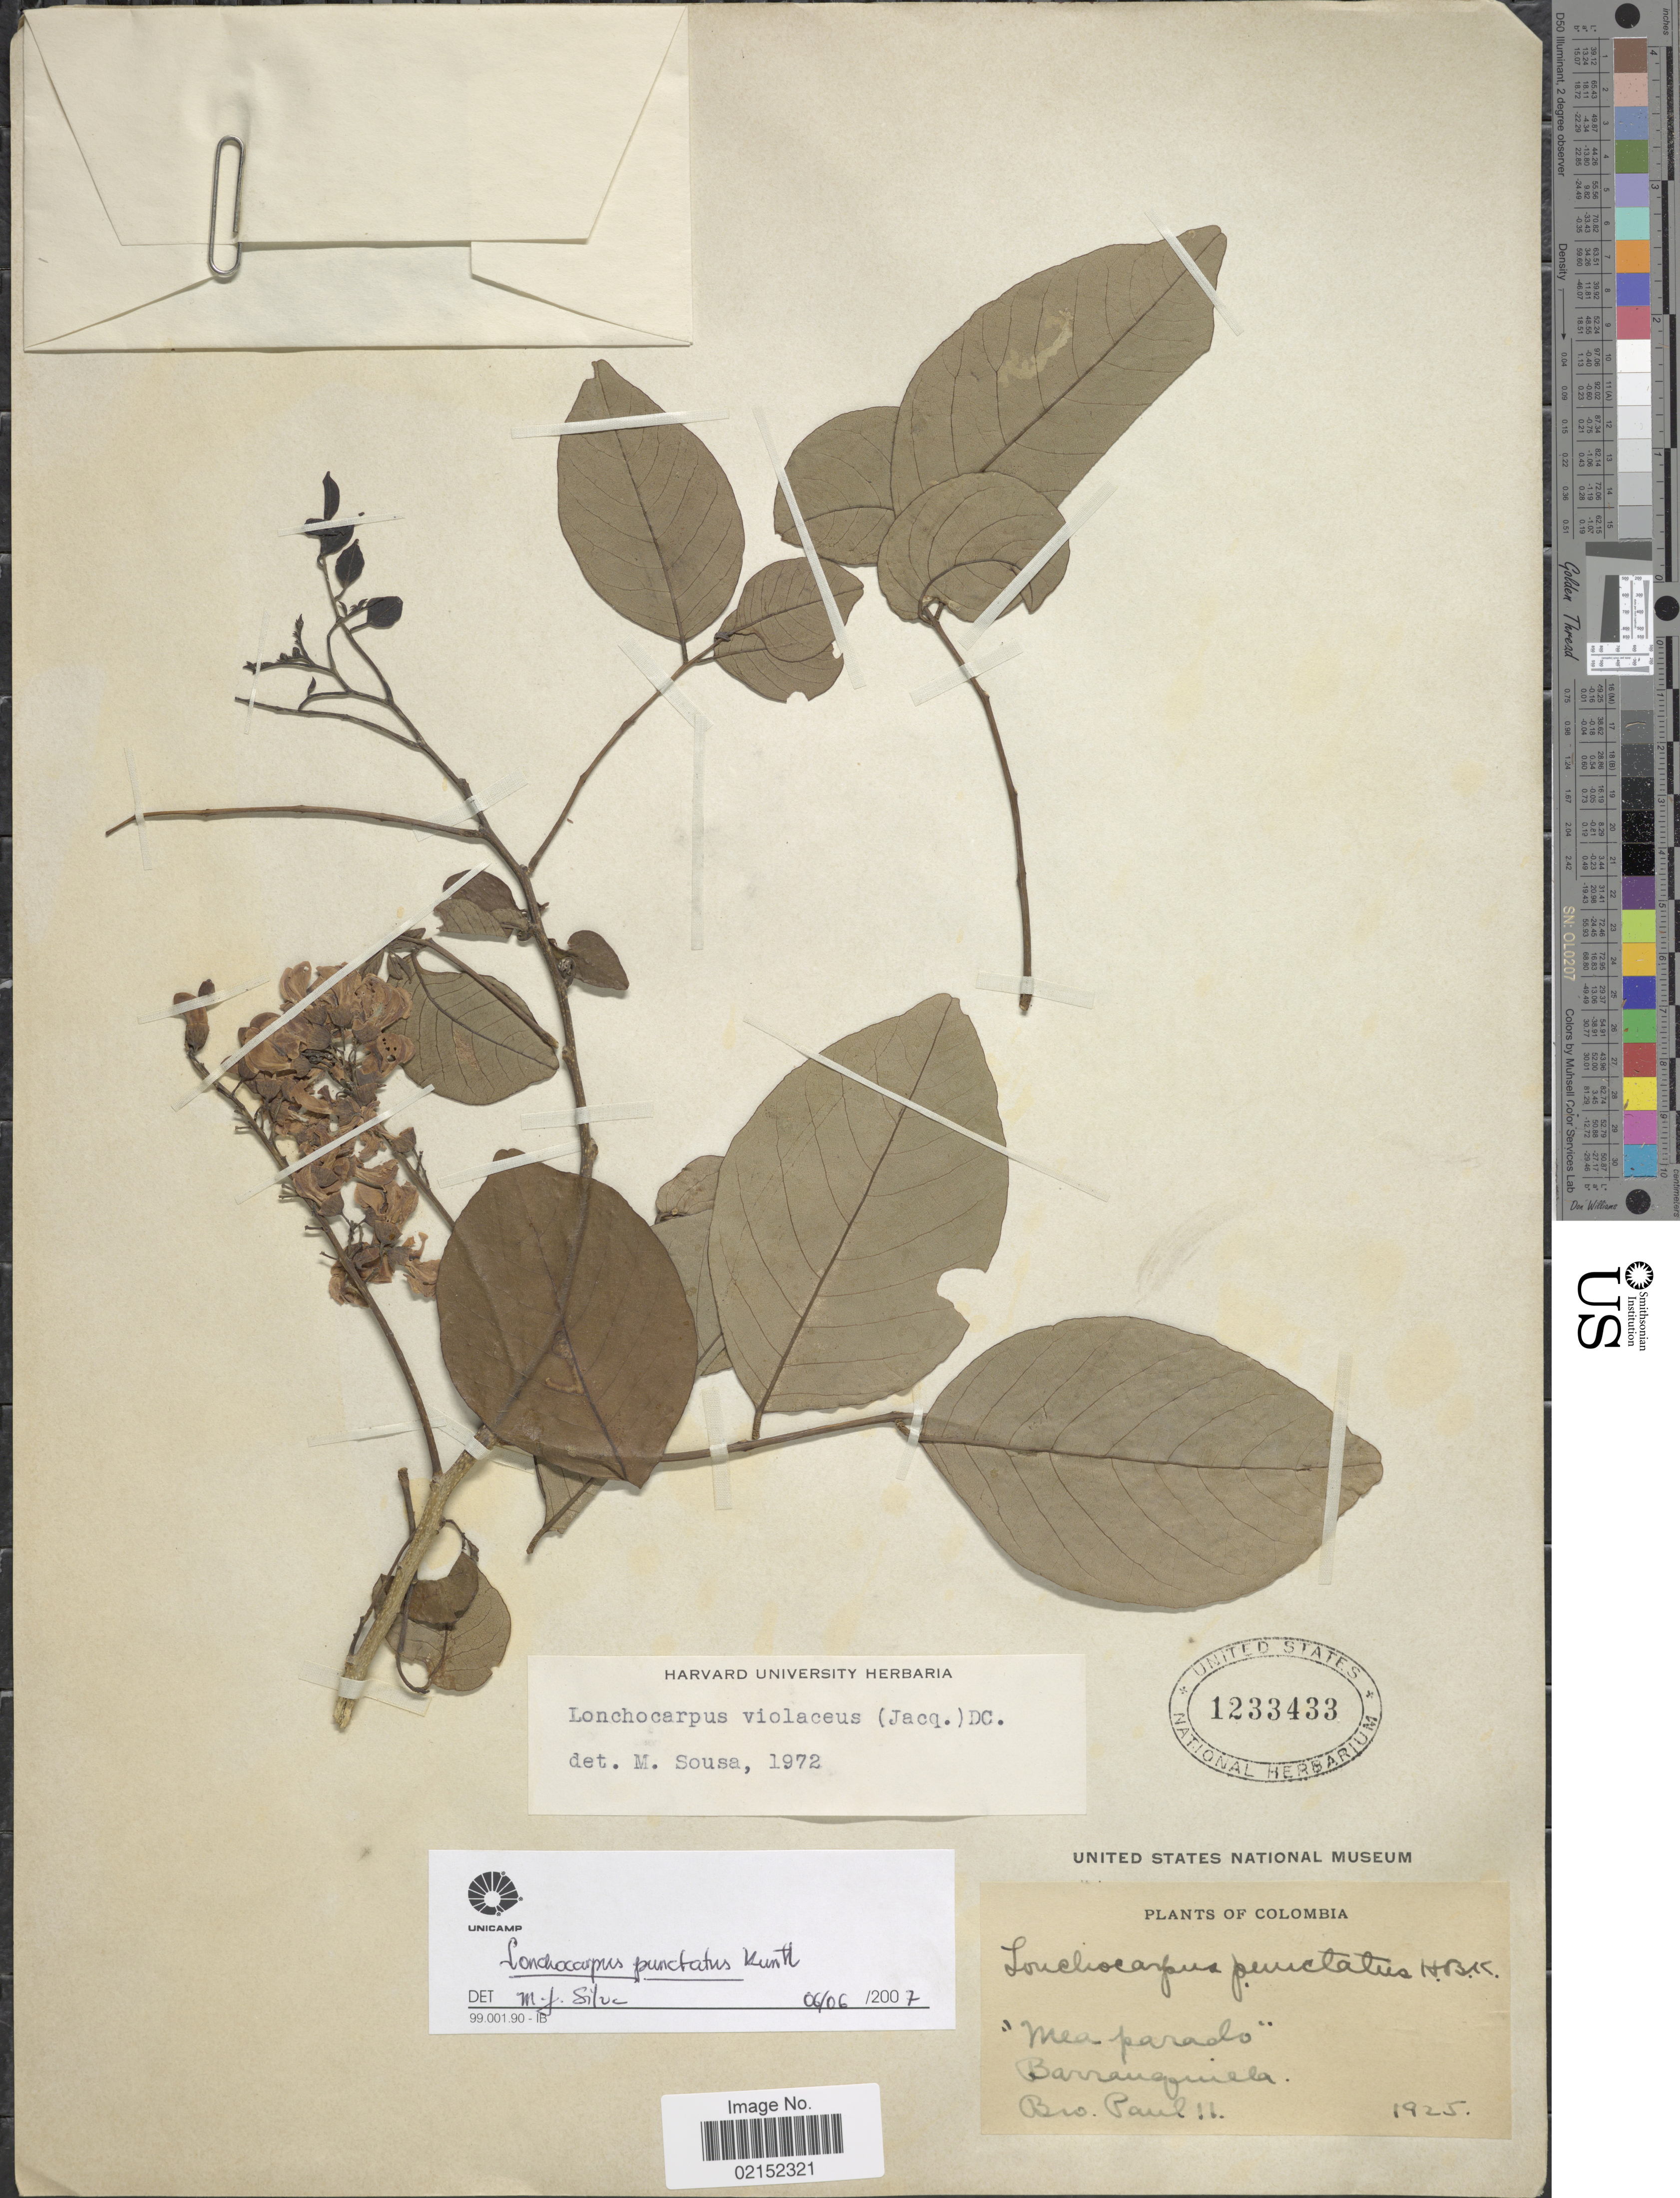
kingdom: Plantae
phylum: Tracheophyta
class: Magnoliopsida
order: Fabales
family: Fabaceae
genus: Lonchocarpus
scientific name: Lonchocarpus punctatus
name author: Kunth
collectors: B. Paul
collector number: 11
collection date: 1925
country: Colombia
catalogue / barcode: US 1233433